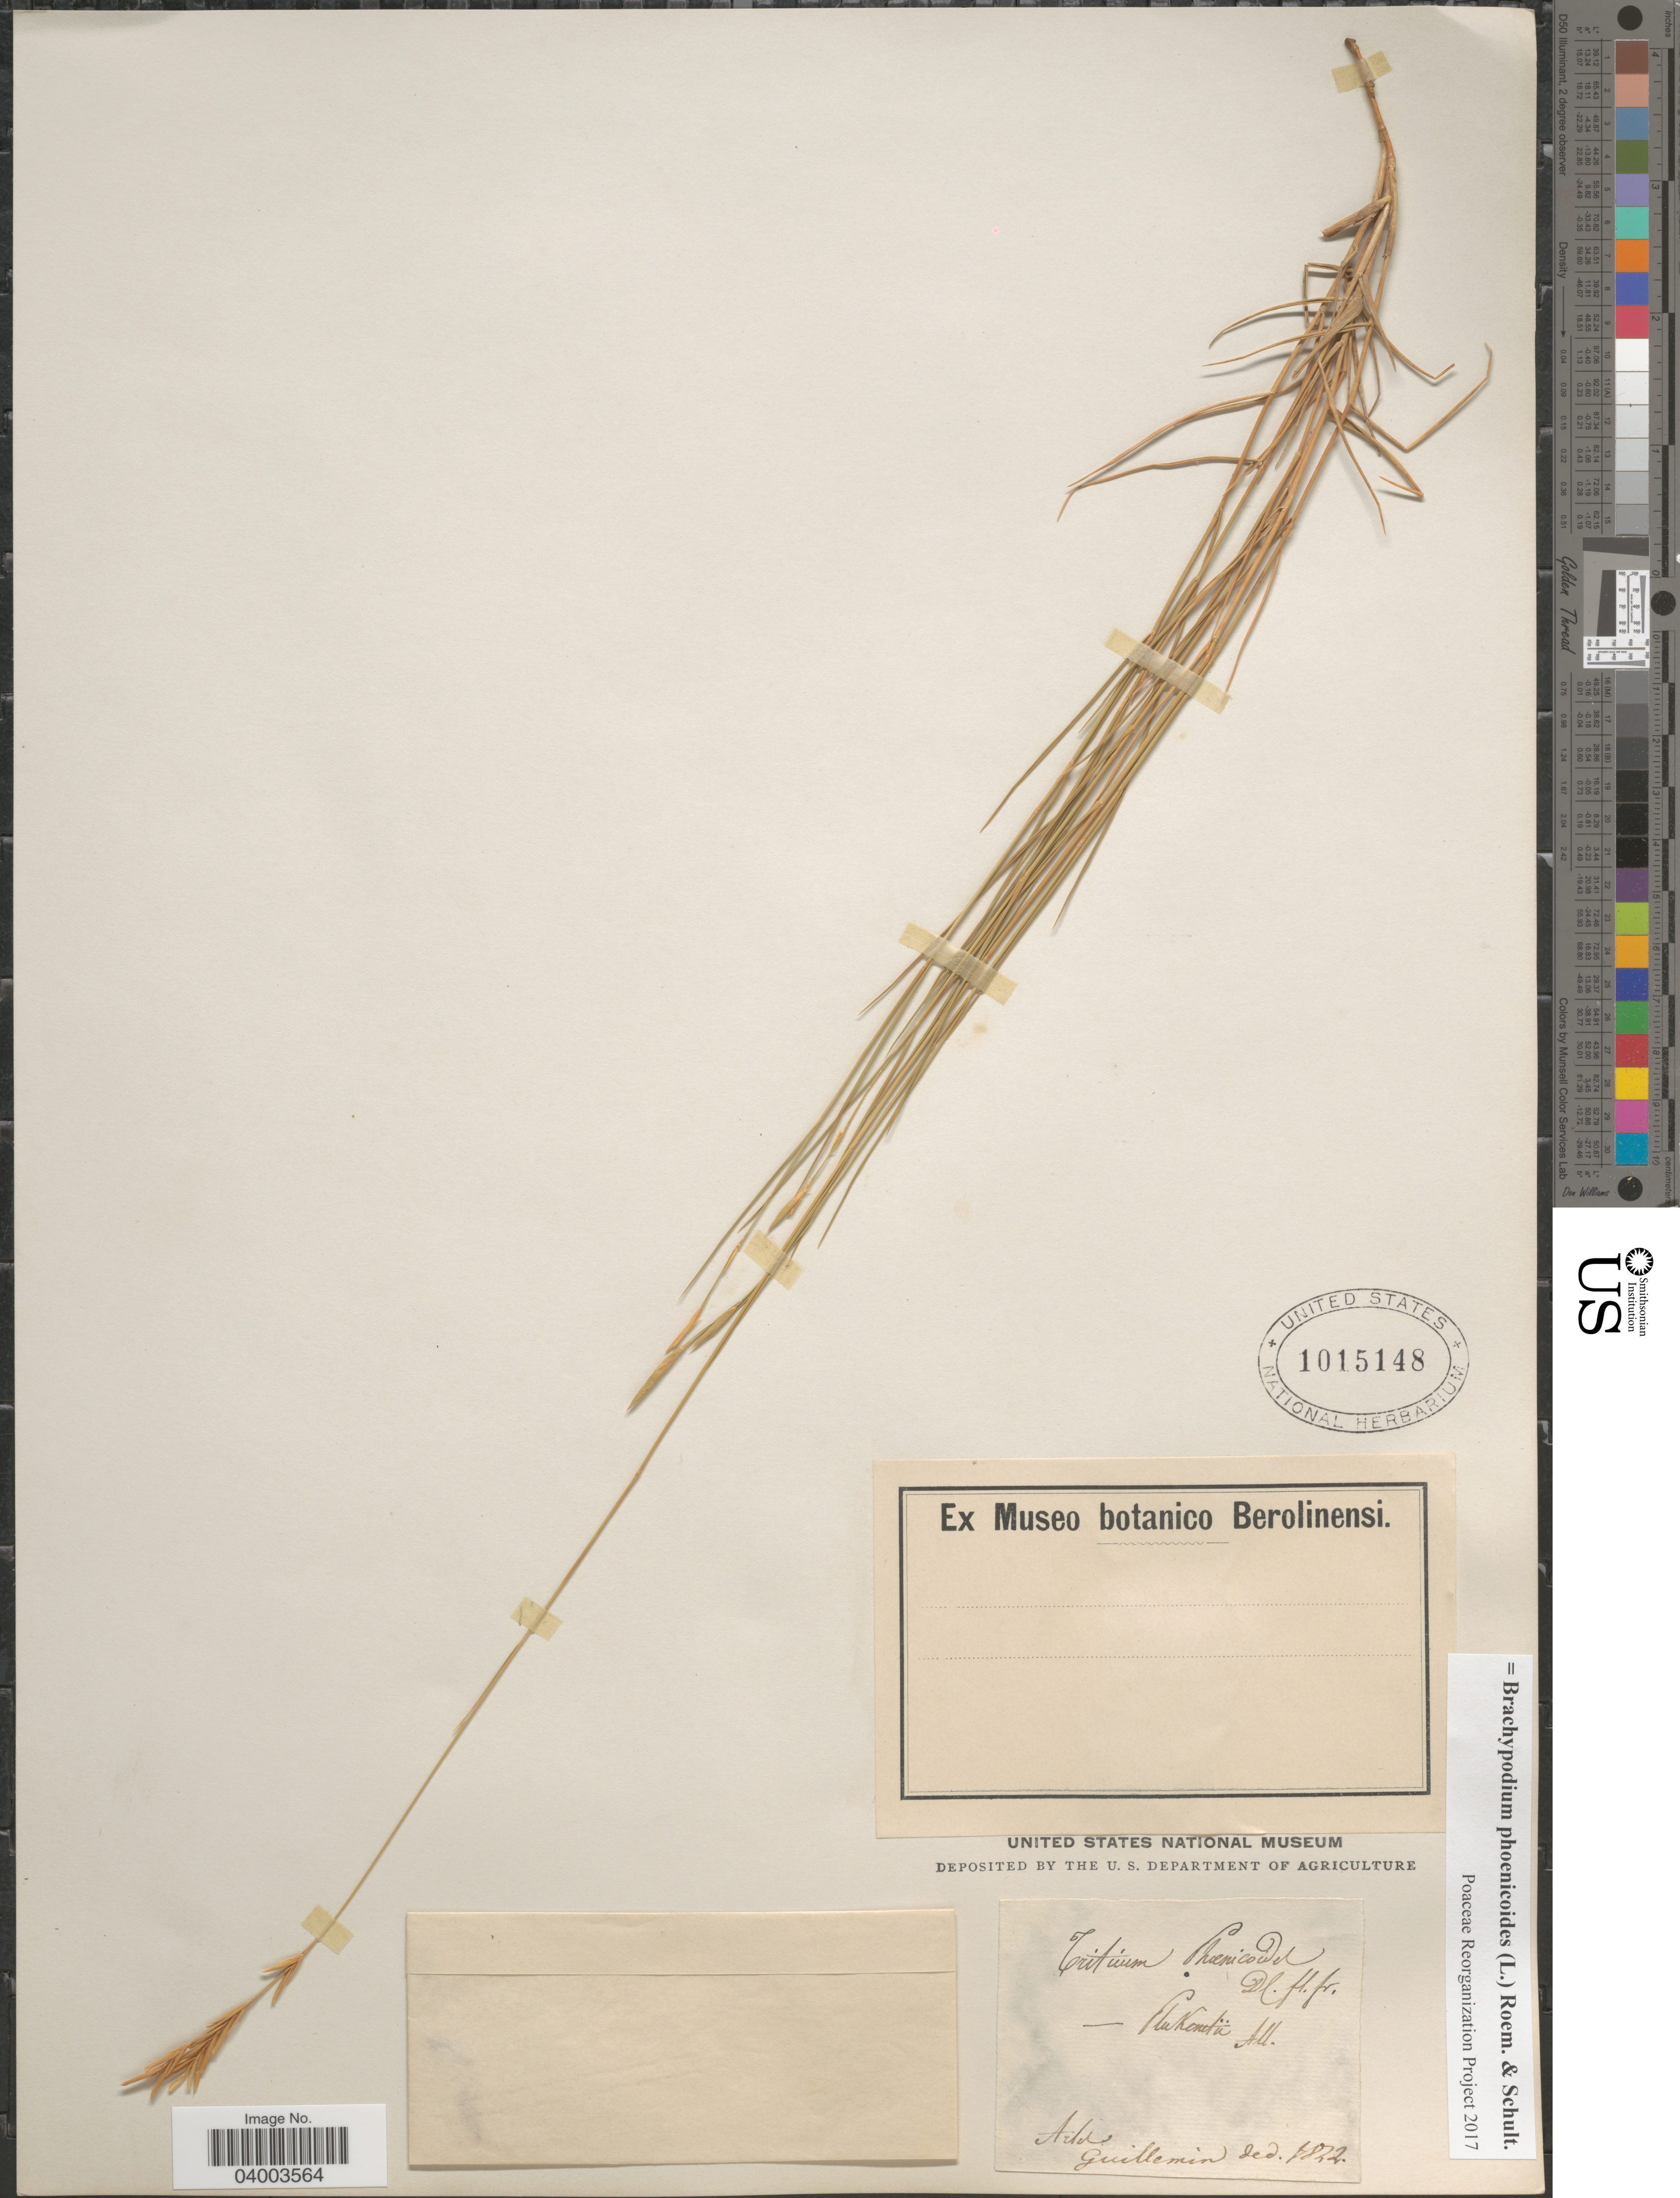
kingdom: Plantae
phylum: Tracheophyta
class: Liliopsida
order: Poales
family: Poaceae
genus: Brachypodium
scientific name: Brachypodium phoenicoides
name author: (L.) Roem. & Schult.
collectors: Guillemin, --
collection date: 1822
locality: Arla [interpreted].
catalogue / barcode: US 1015148